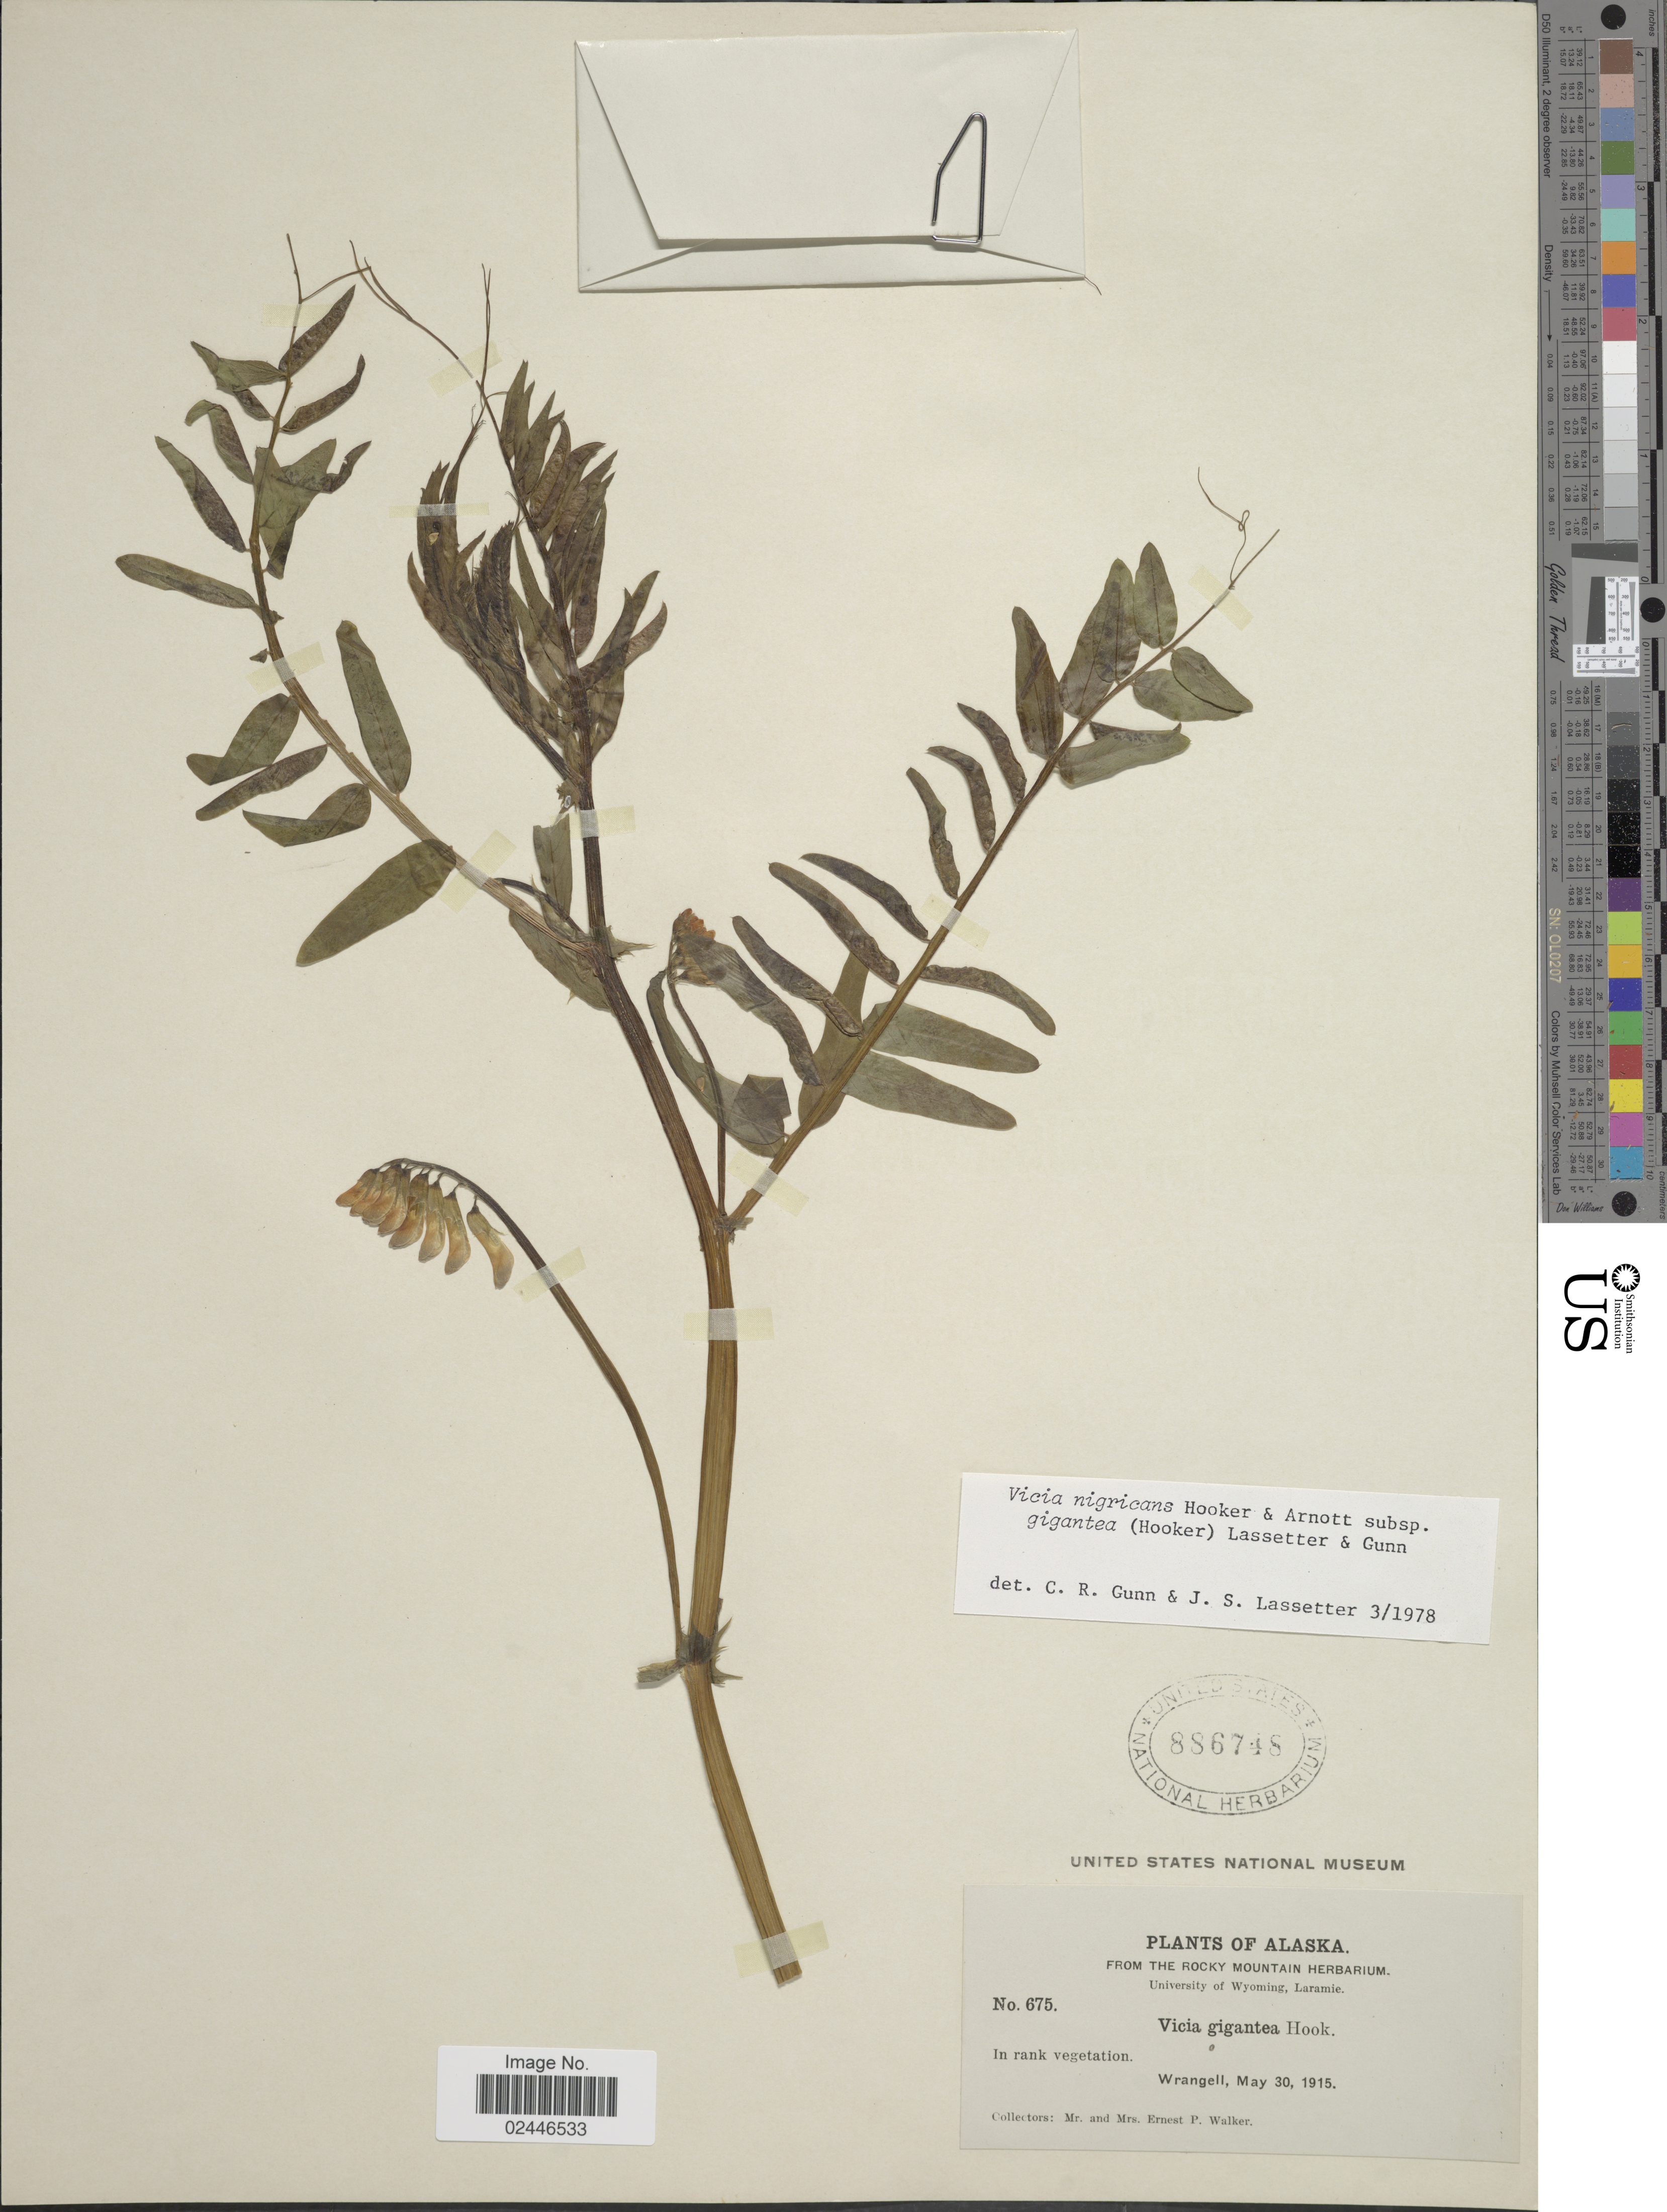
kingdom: Plantae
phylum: Tracheophyta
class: Magnoliopsida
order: Fabales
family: Fabaceae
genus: Vicia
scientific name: Vicia nigricans subsp. gigantea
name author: Hook. & Arn.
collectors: E. P. Walker & E. Walker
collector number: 675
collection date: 1915-05-30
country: United States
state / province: Alaska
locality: Wrangell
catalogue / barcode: US 886748